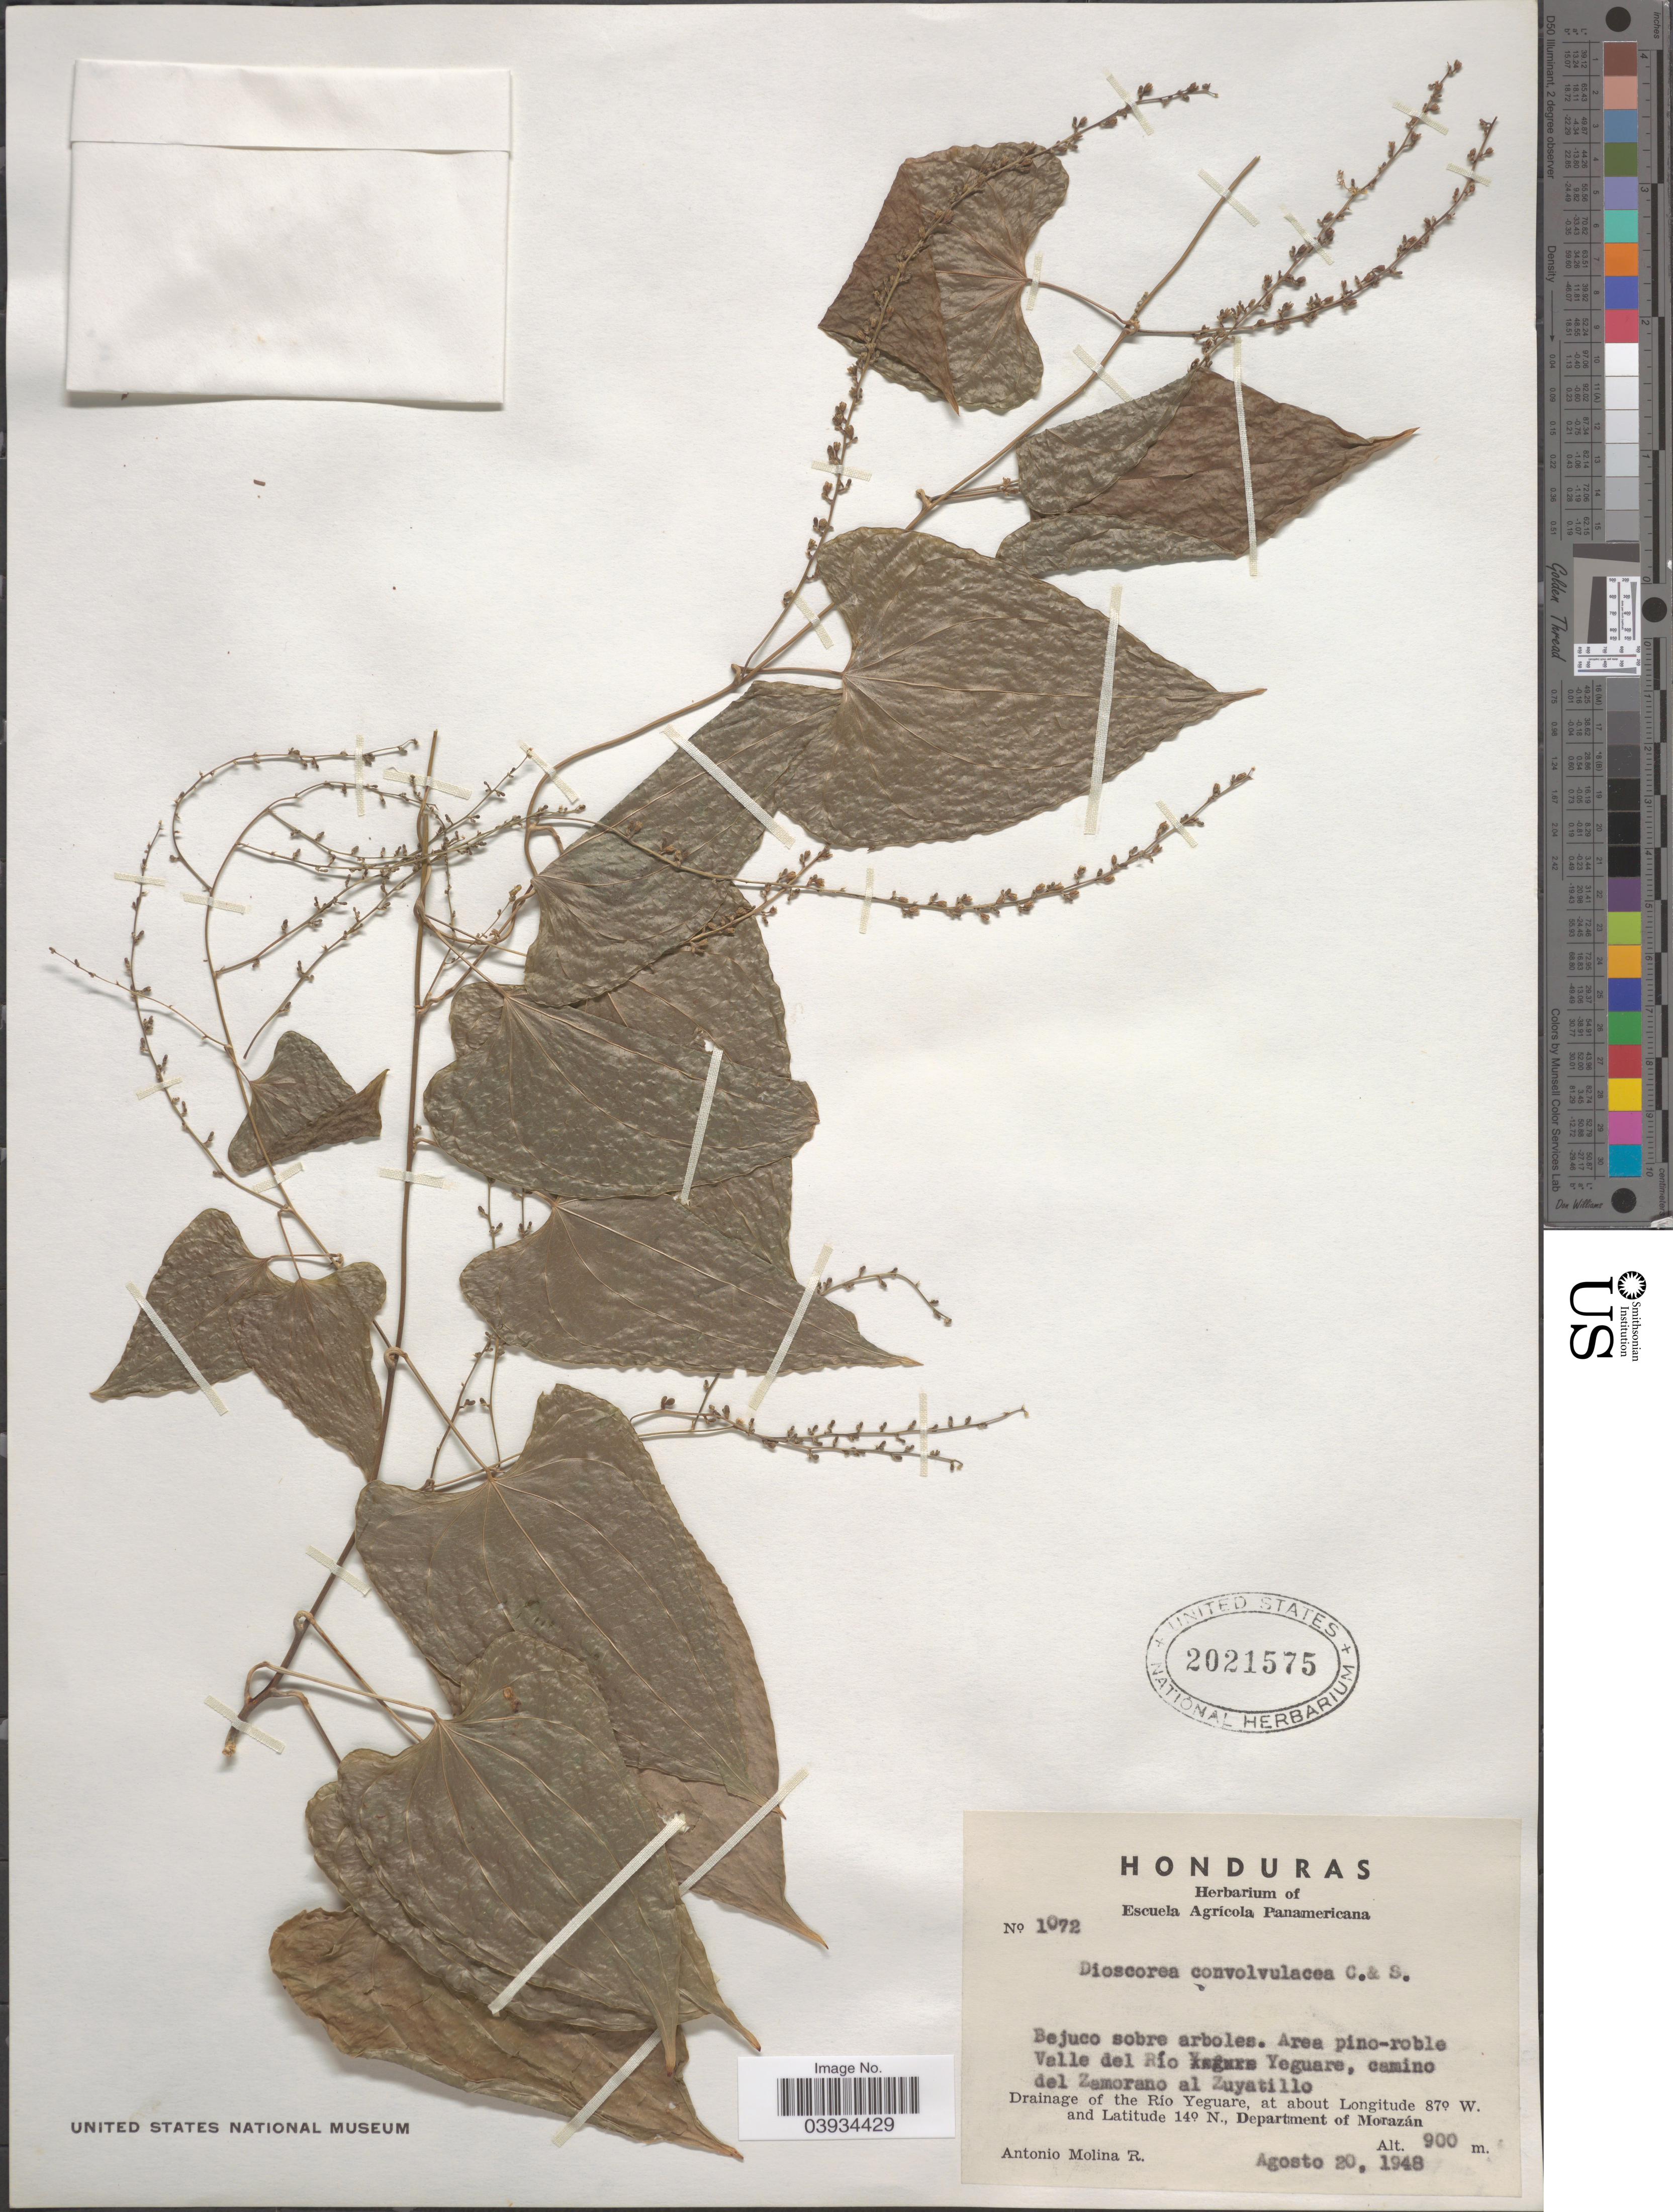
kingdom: Plantae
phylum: Tracheophyta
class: Liliopsida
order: Dioscoreales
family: Dioscoreaceae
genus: Dioscorea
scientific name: Dioscorea convolvulacea var. glabra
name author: (Hemsl.) Uline ex R. Knuth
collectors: A. Molina R.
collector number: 1072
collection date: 1948-08-20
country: Honduras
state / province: Fco. Morazán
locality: Valle del Río Yeguare, camino del Zamorano al Zuyatillo. Drainage of the Río Yeguare, Department of Morazán.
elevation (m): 900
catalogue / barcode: US 2021575